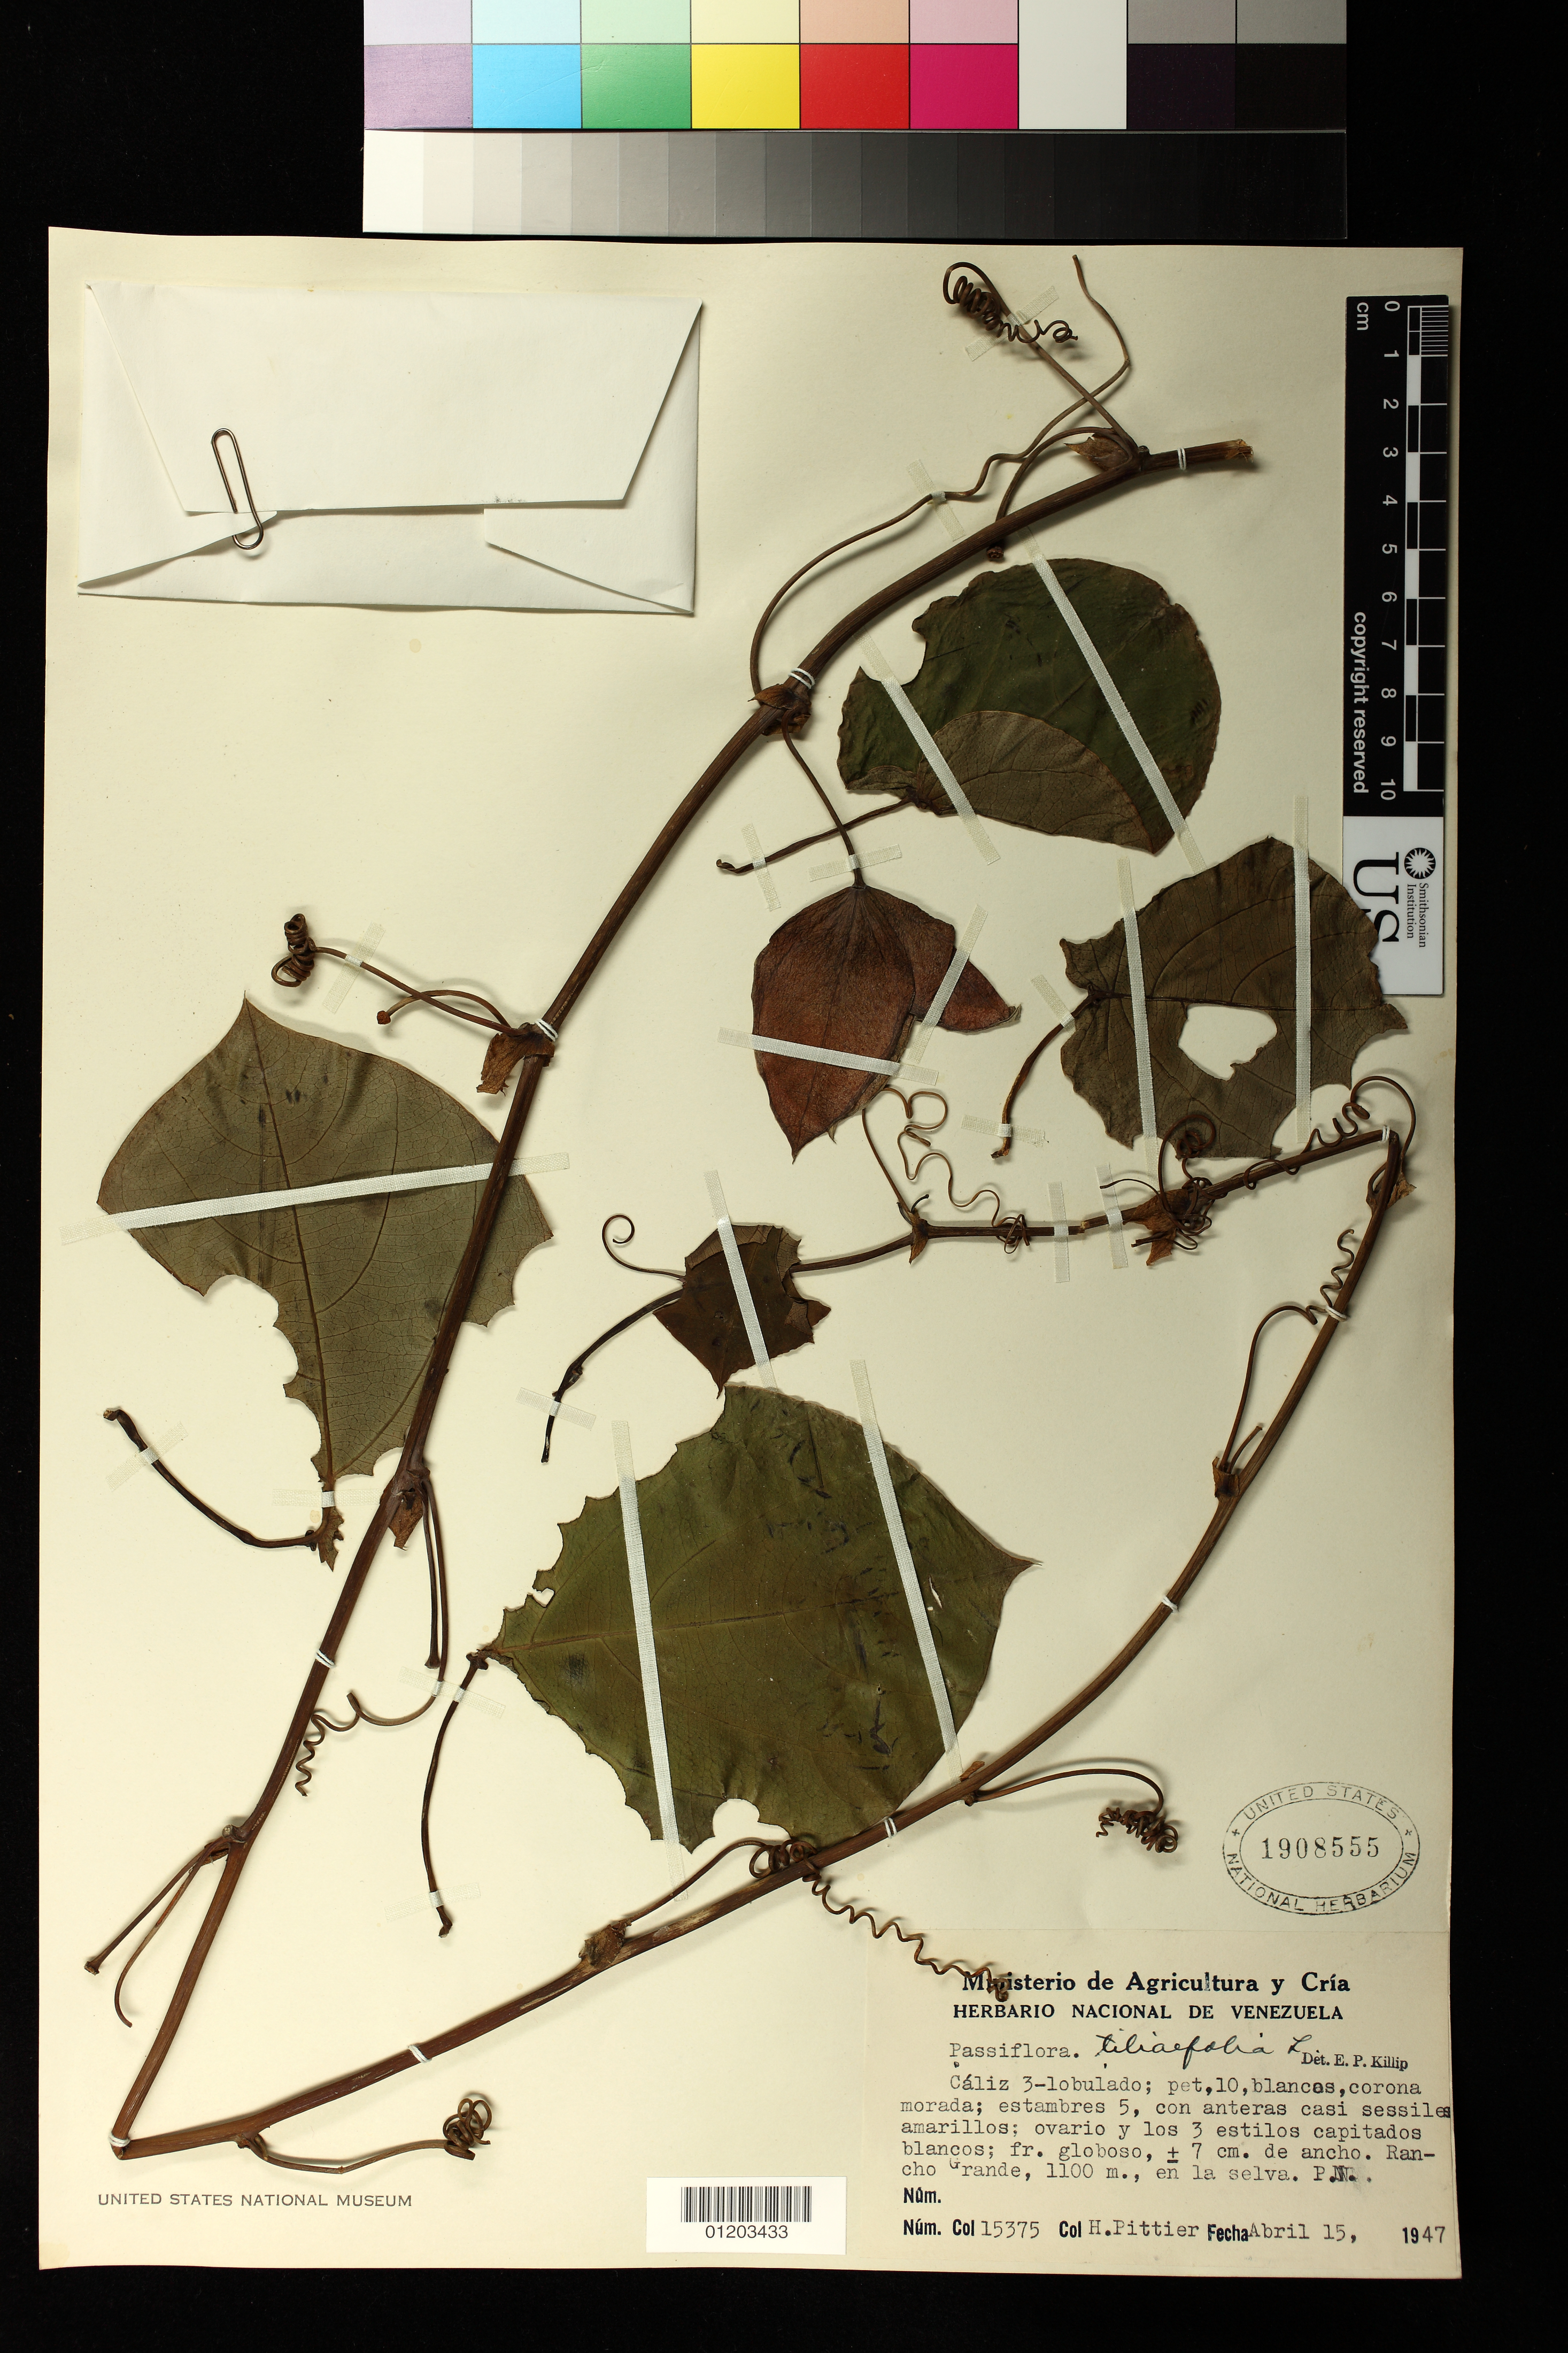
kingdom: Plantae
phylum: Tracheophyta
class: Magnoliopsida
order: Malpighiales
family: Passifloraceae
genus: Passiflora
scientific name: Passiflora tiliifolia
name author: L.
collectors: H. F. Pittier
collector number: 15375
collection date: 1947-04-15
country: Venezuela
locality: Rancho Grande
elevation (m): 1100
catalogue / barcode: US 1908555